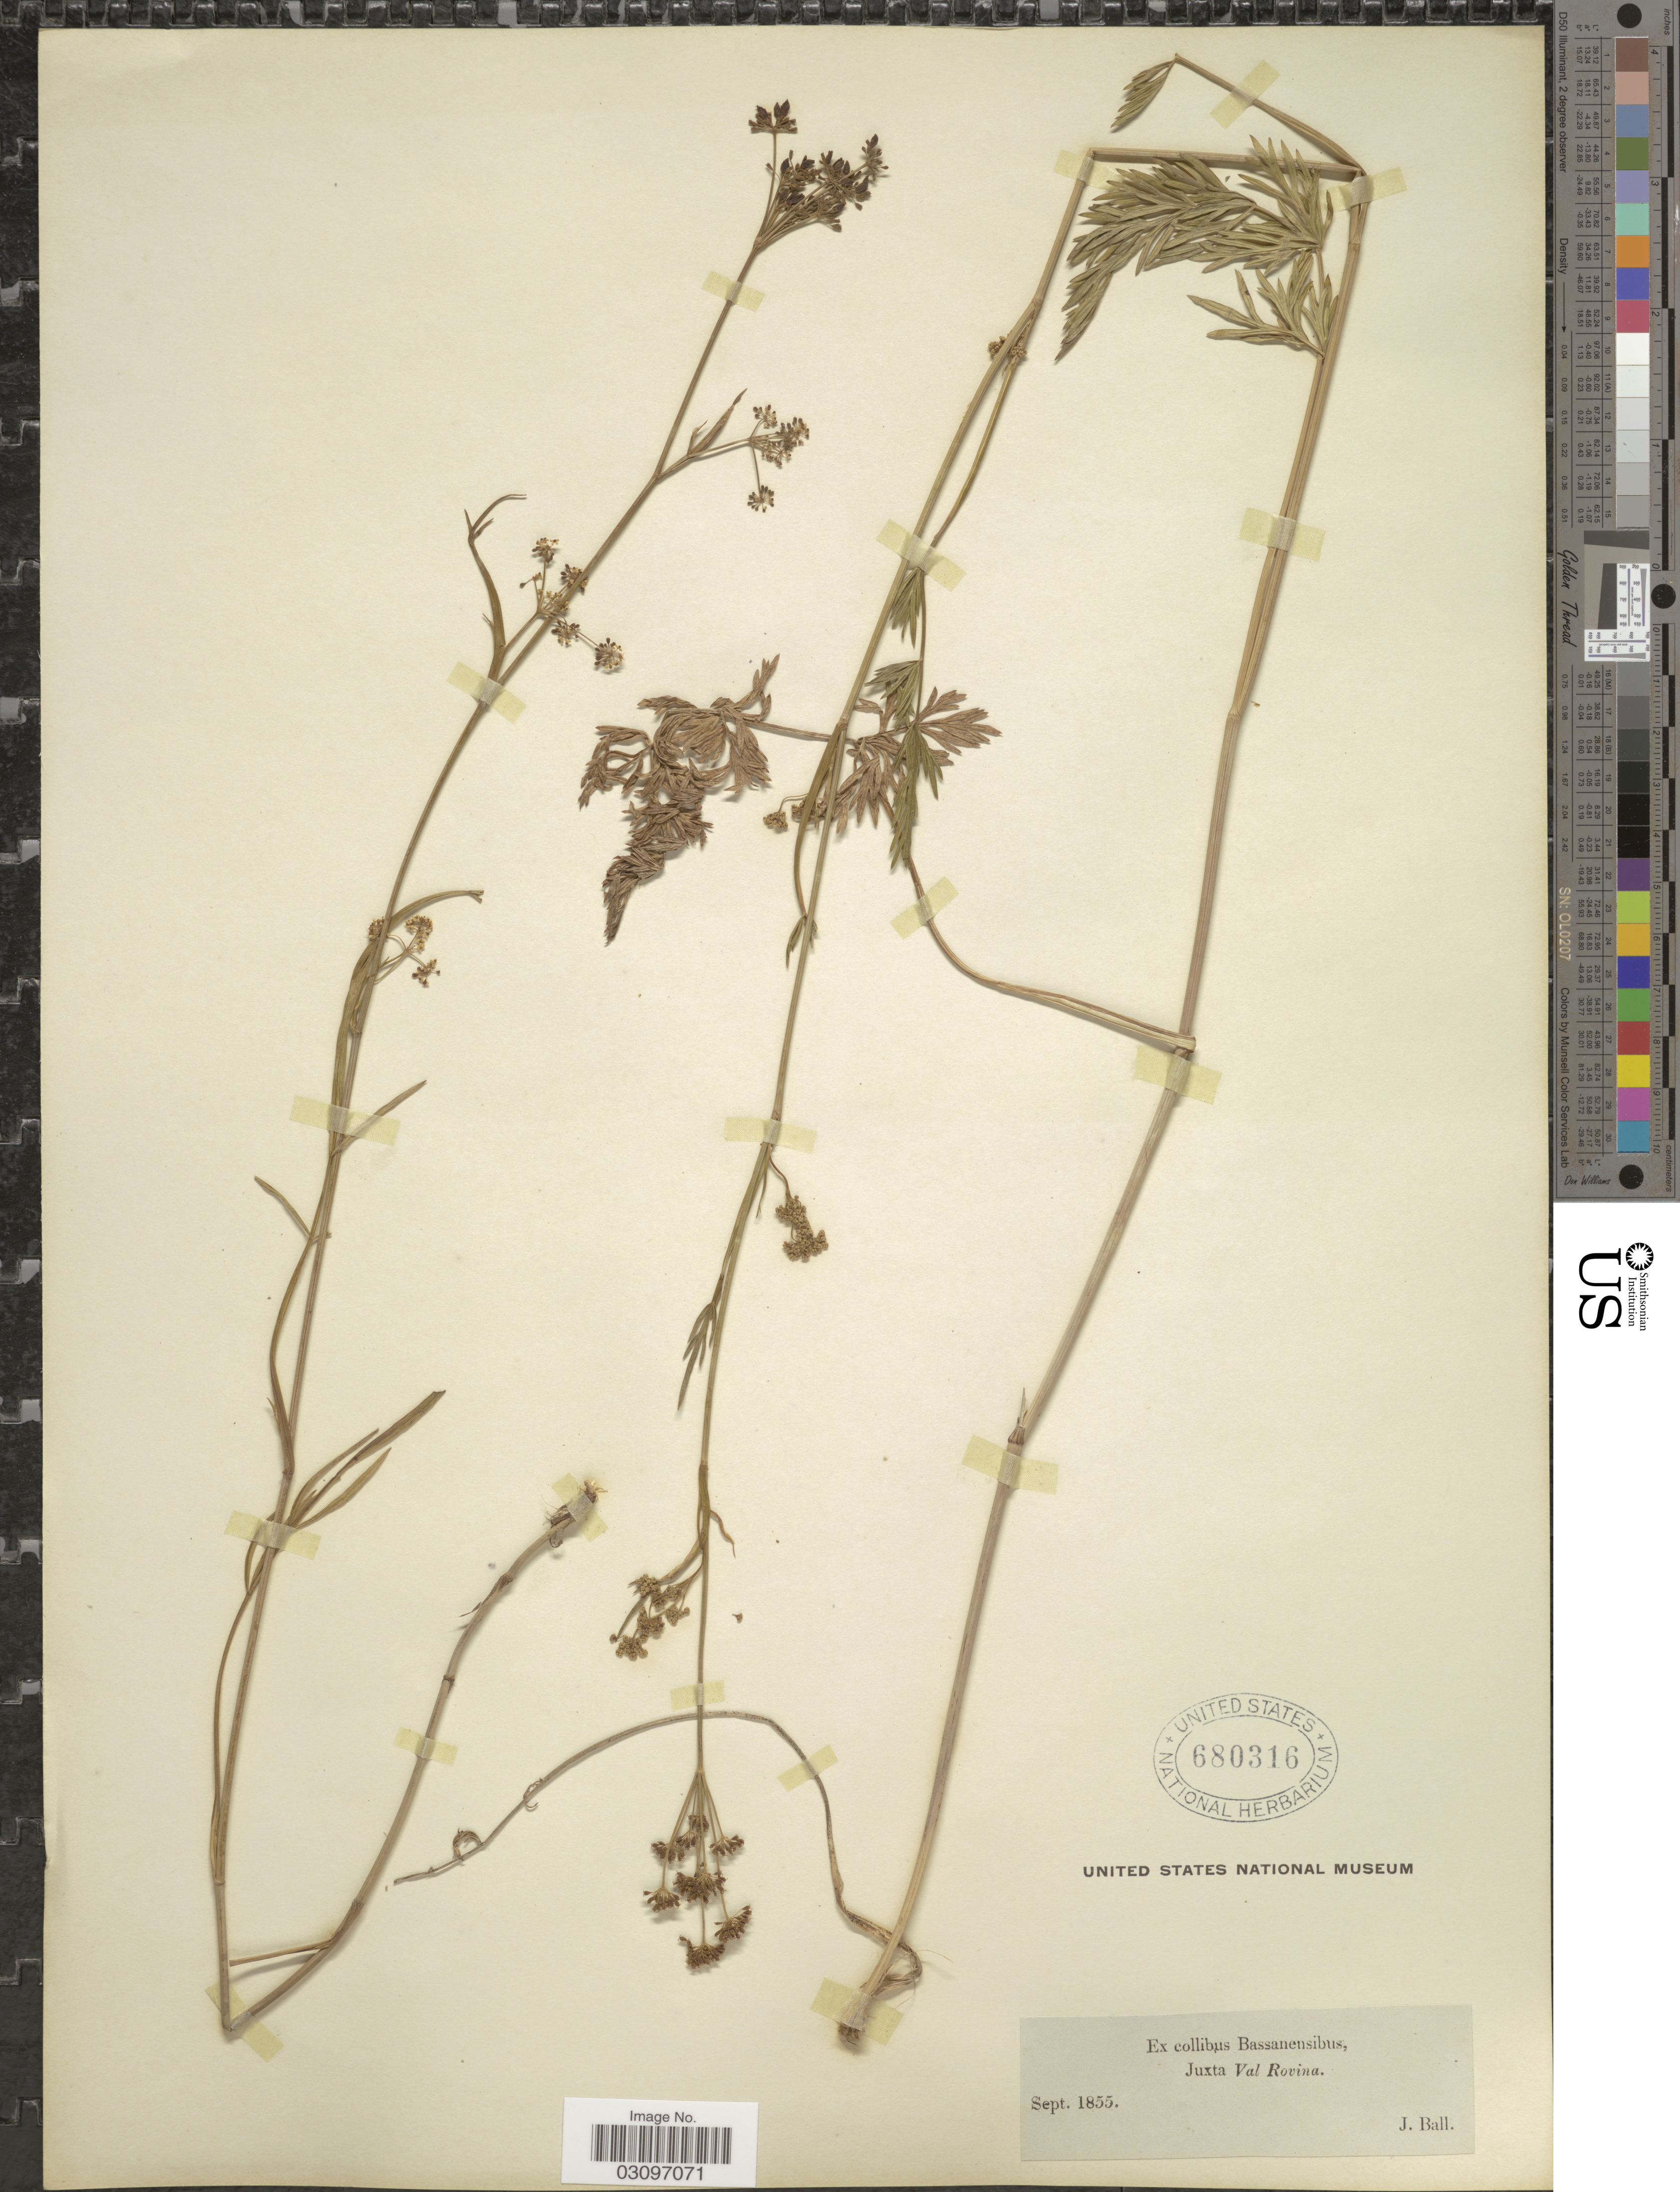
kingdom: Plantae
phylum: Tracheophyta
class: Magnoliopsida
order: Apiales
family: Apiaceae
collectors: J. Ball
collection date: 1855-09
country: Italy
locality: Ex collibus Bassanensibus, Juxta Val Rovina.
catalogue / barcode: US 680316